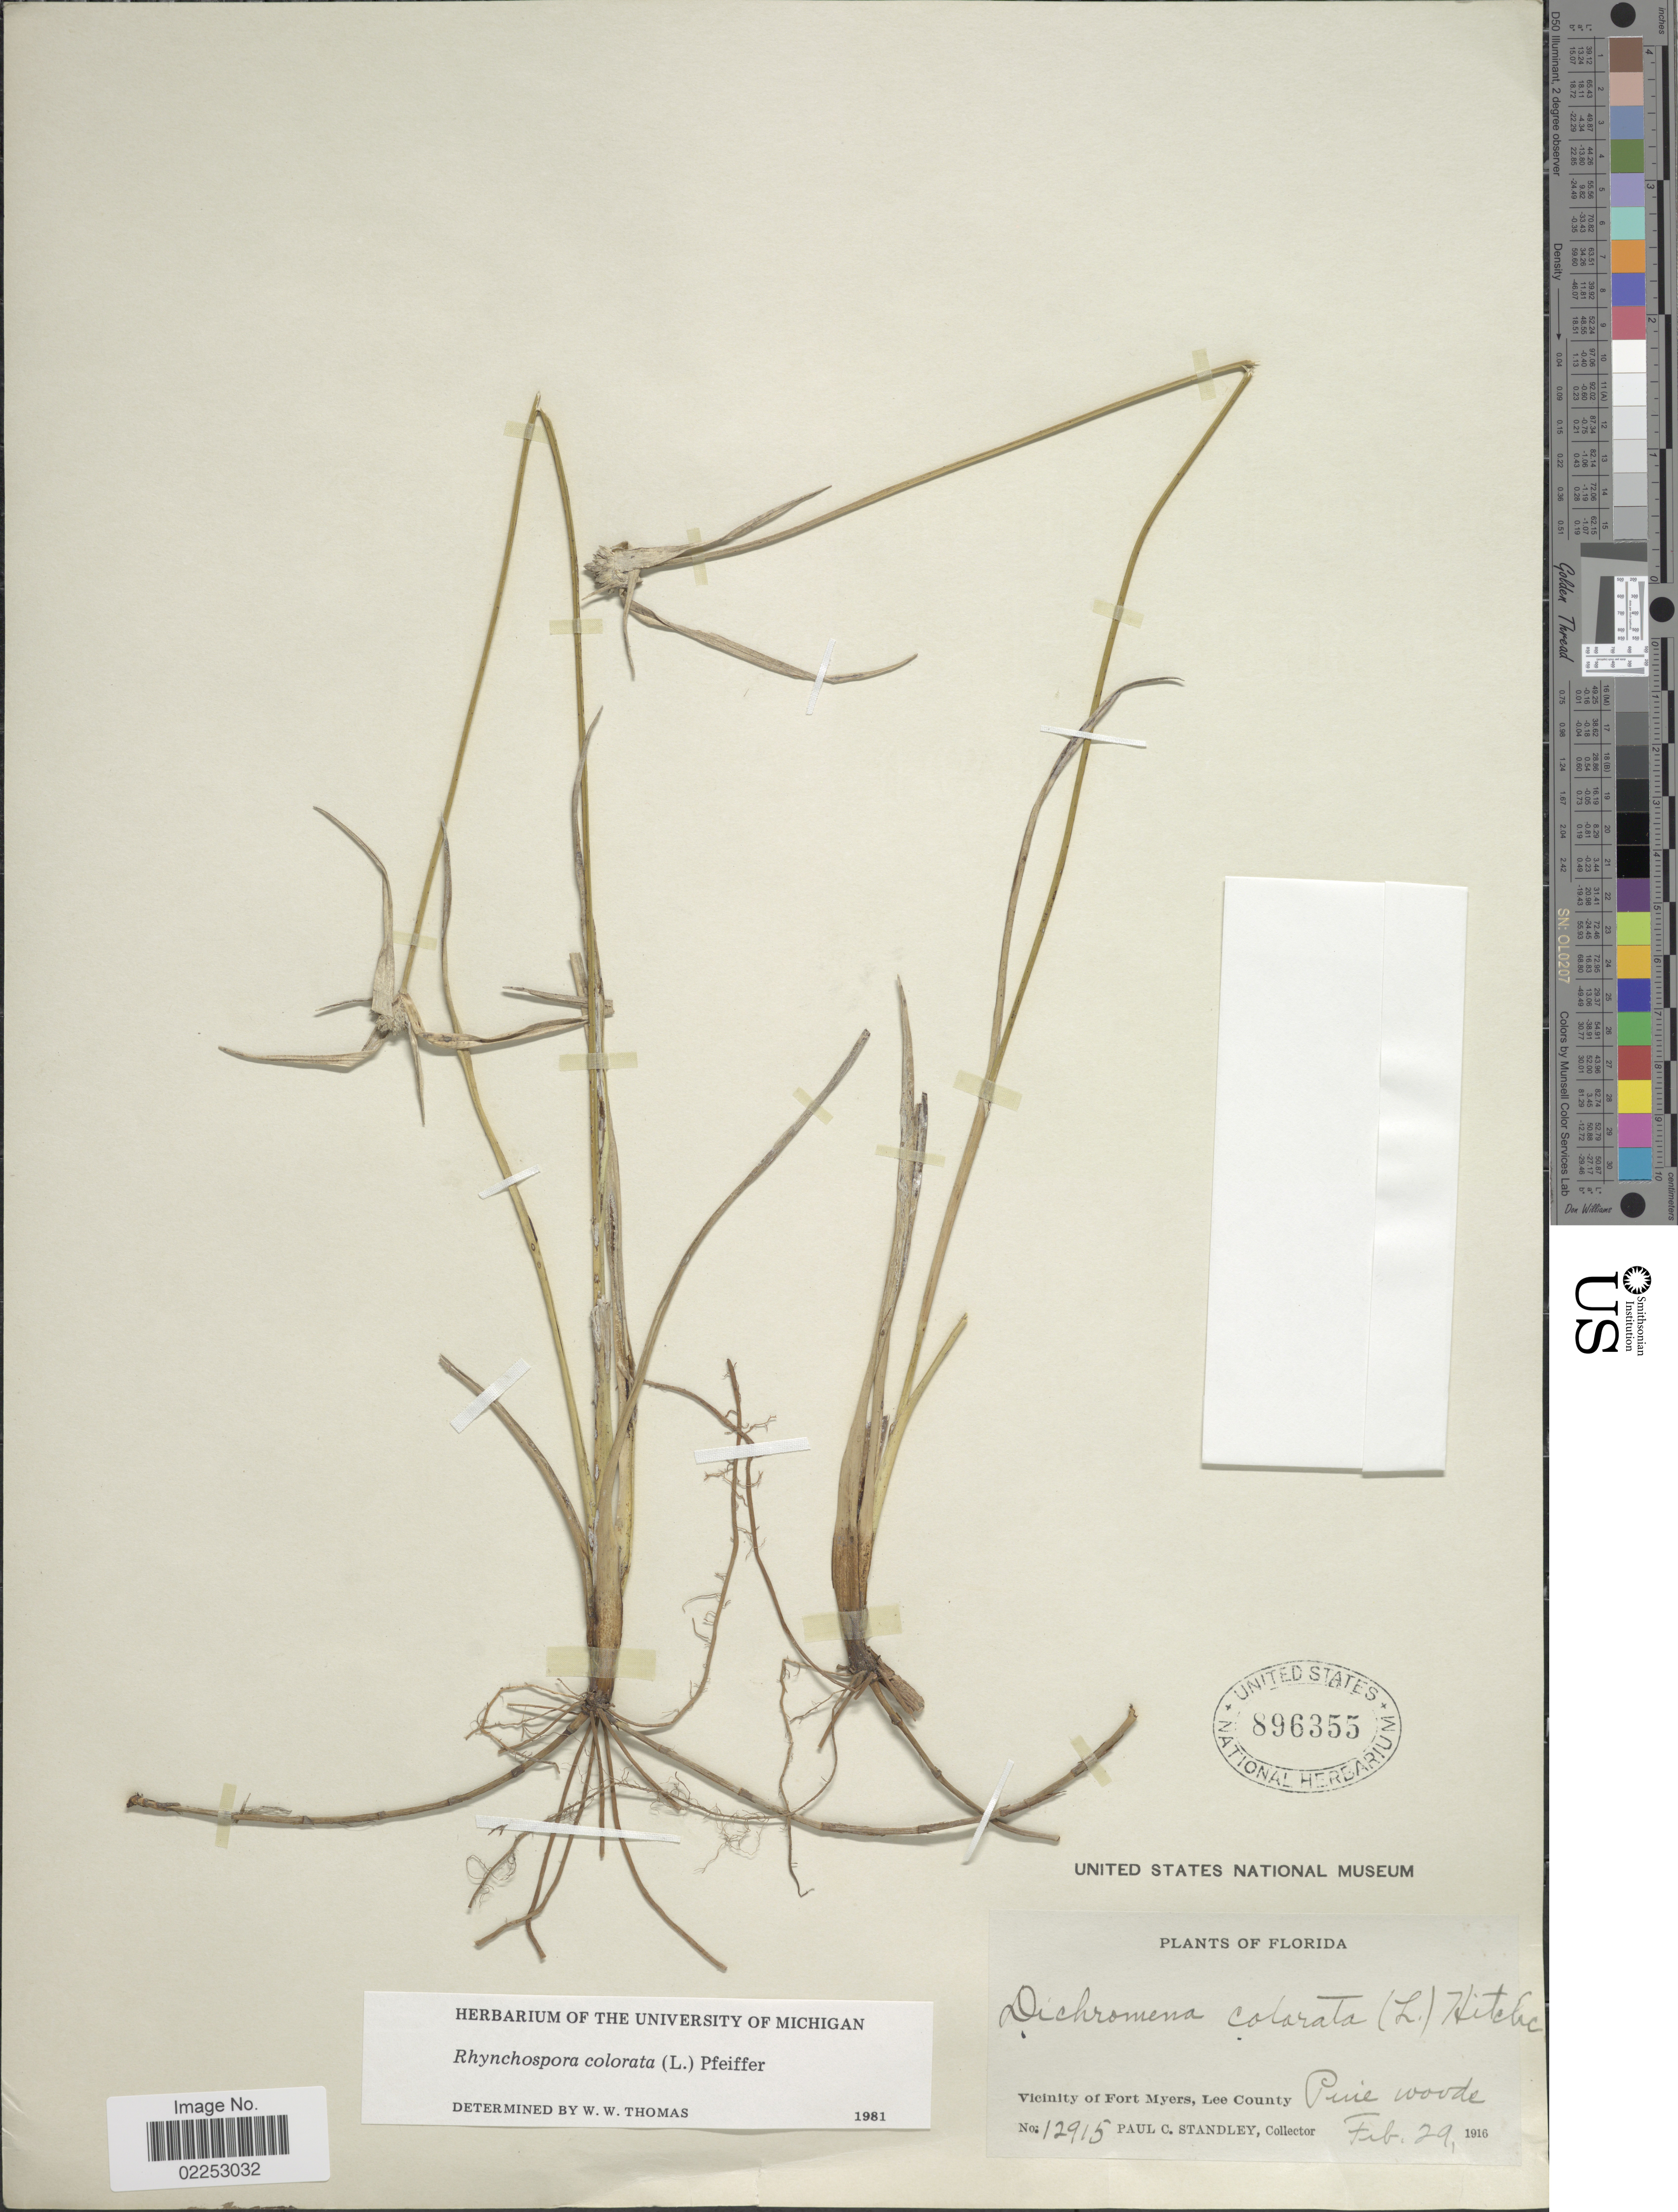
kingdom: Plantae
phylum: Tracheophyta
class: Liliopsida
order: Poales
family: Cyperaceae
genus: Rhynchospora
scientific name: Rhynchospora colorata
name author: (L.) H. Pfeiff.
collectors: P. C. Standley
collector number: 12915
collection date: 1916-02-29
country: United States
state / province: Florida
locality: Vicinity of Fort Myers, Lee County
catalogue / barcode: US 896355